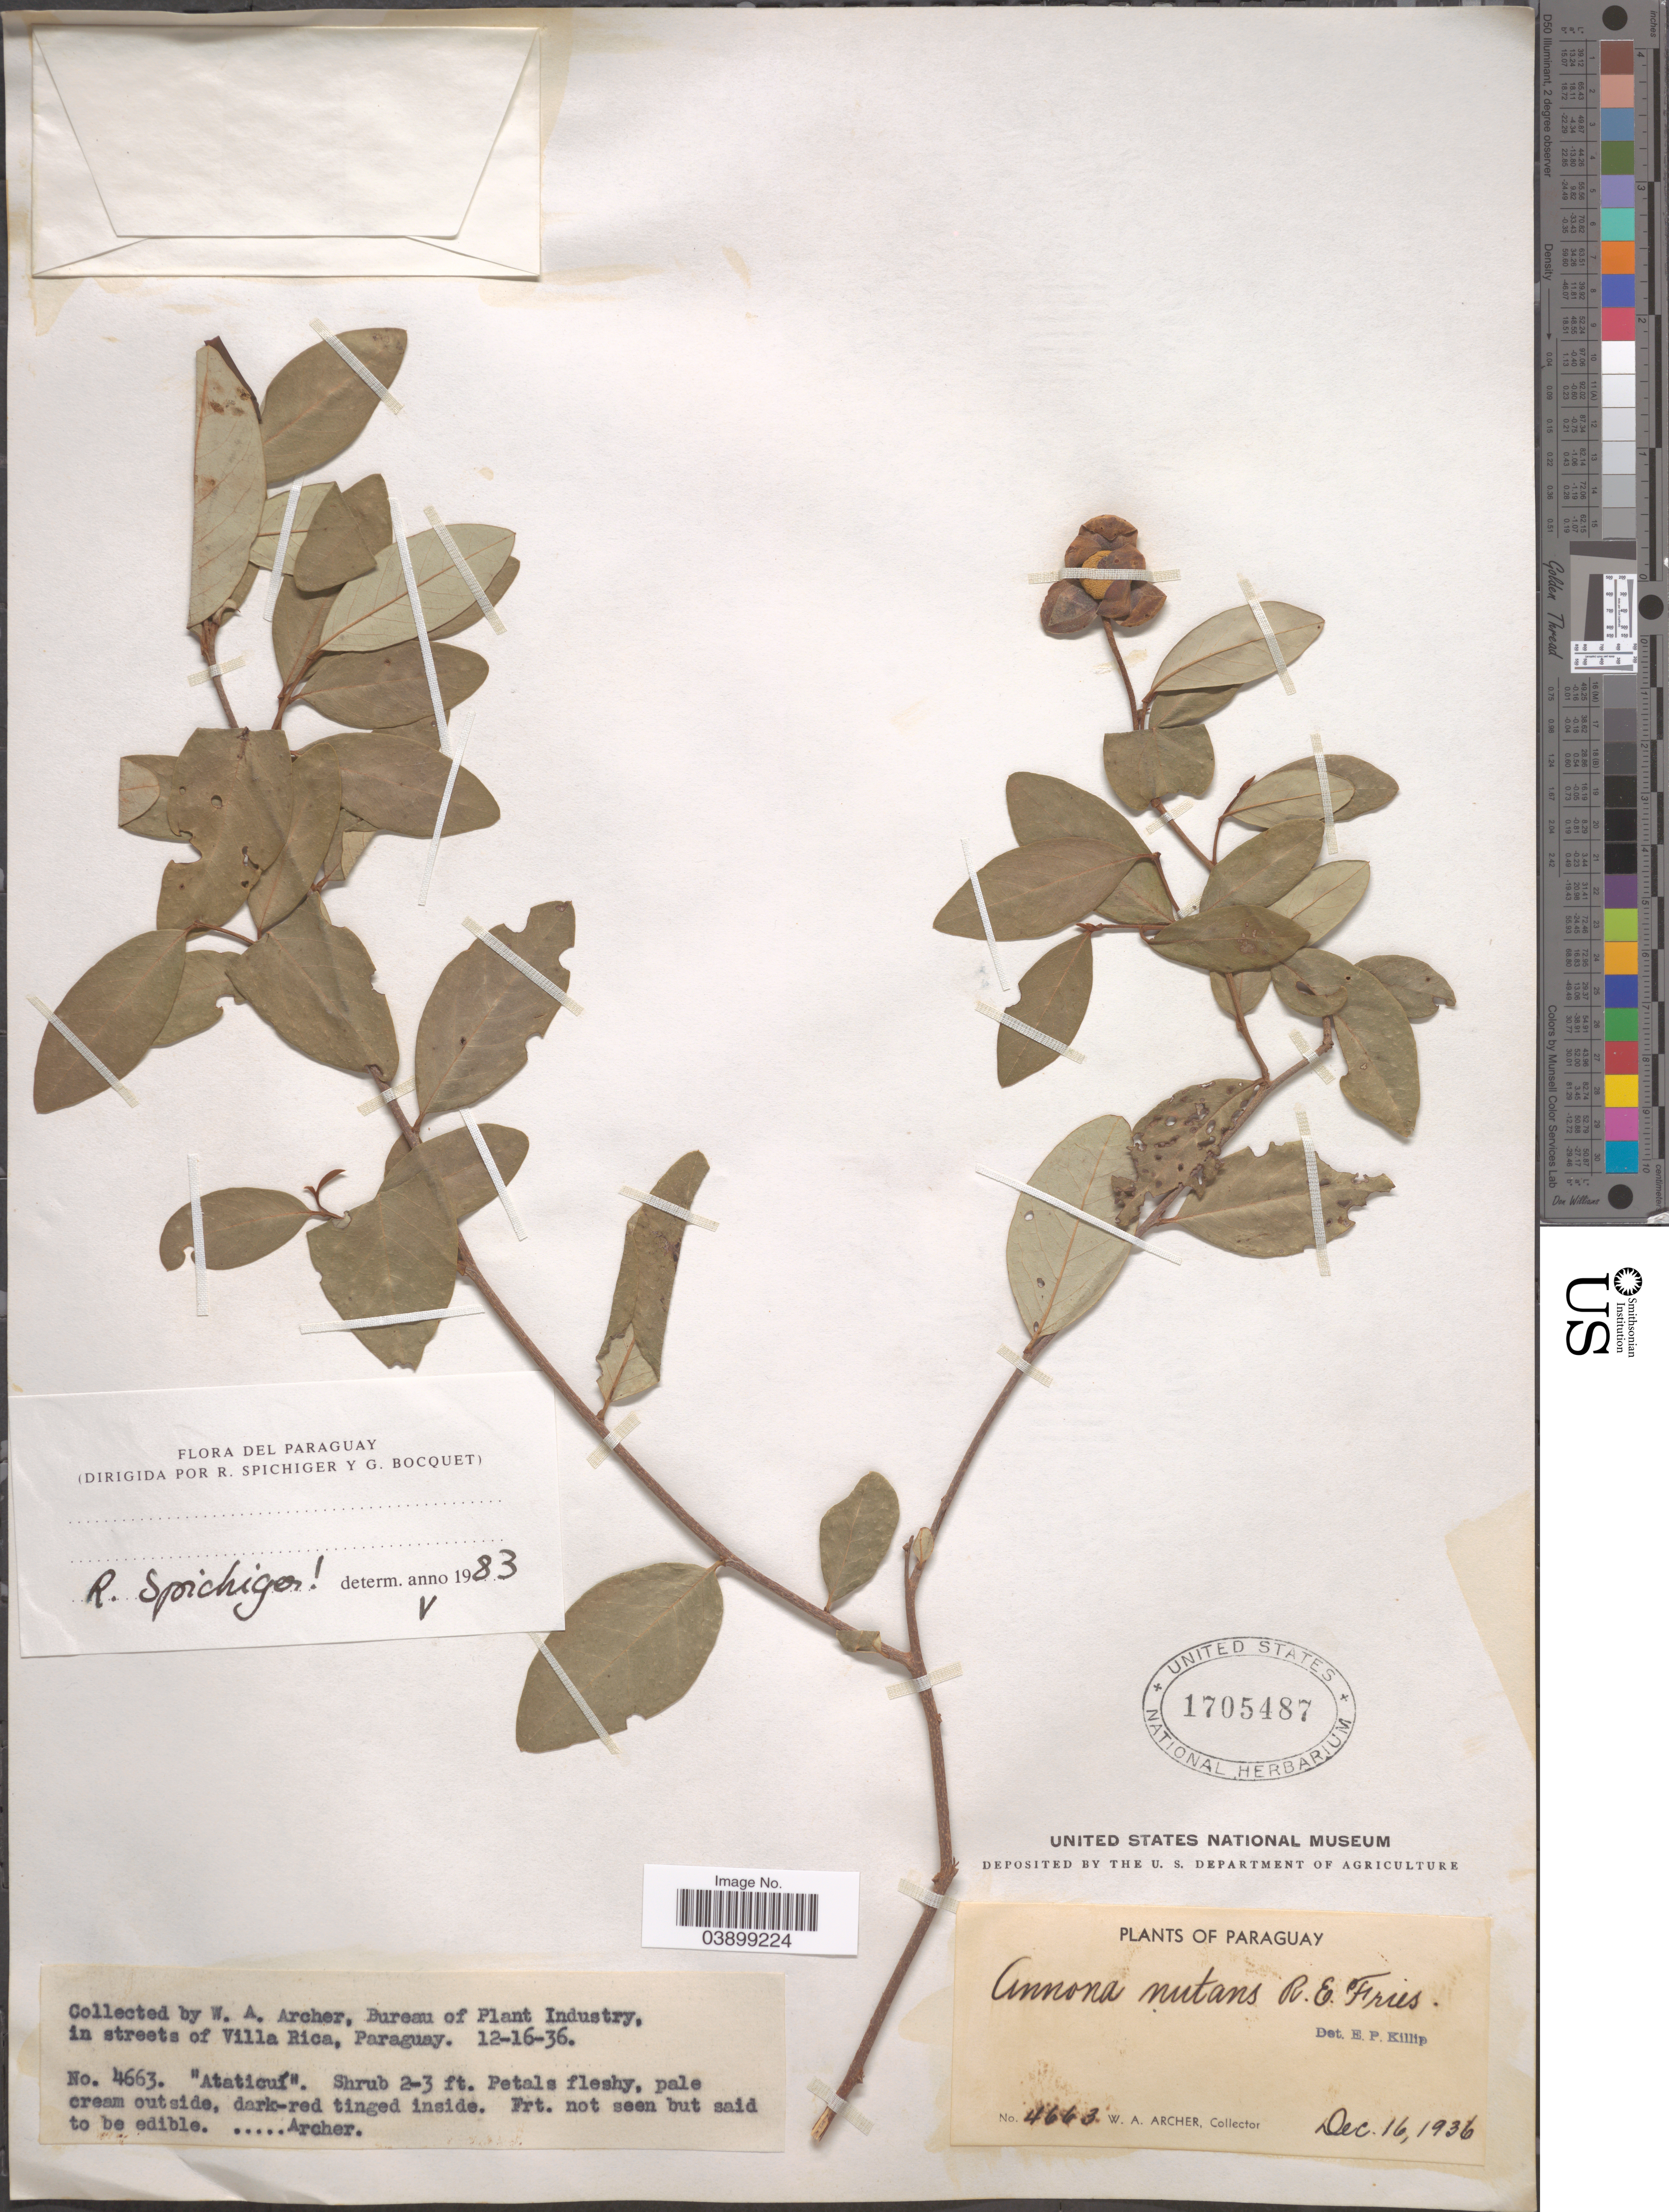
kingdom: Plantae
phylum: Tracheophyta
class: Magnoliopsida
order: Magnoliales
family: Annonaceae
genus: Annona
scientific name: Annona nutans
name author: R.E. Fr.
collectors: W. Archer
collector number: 4663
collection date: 1936-12-16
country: Paraguay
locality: In streets of Villa Rica.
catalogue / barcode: US 1705487